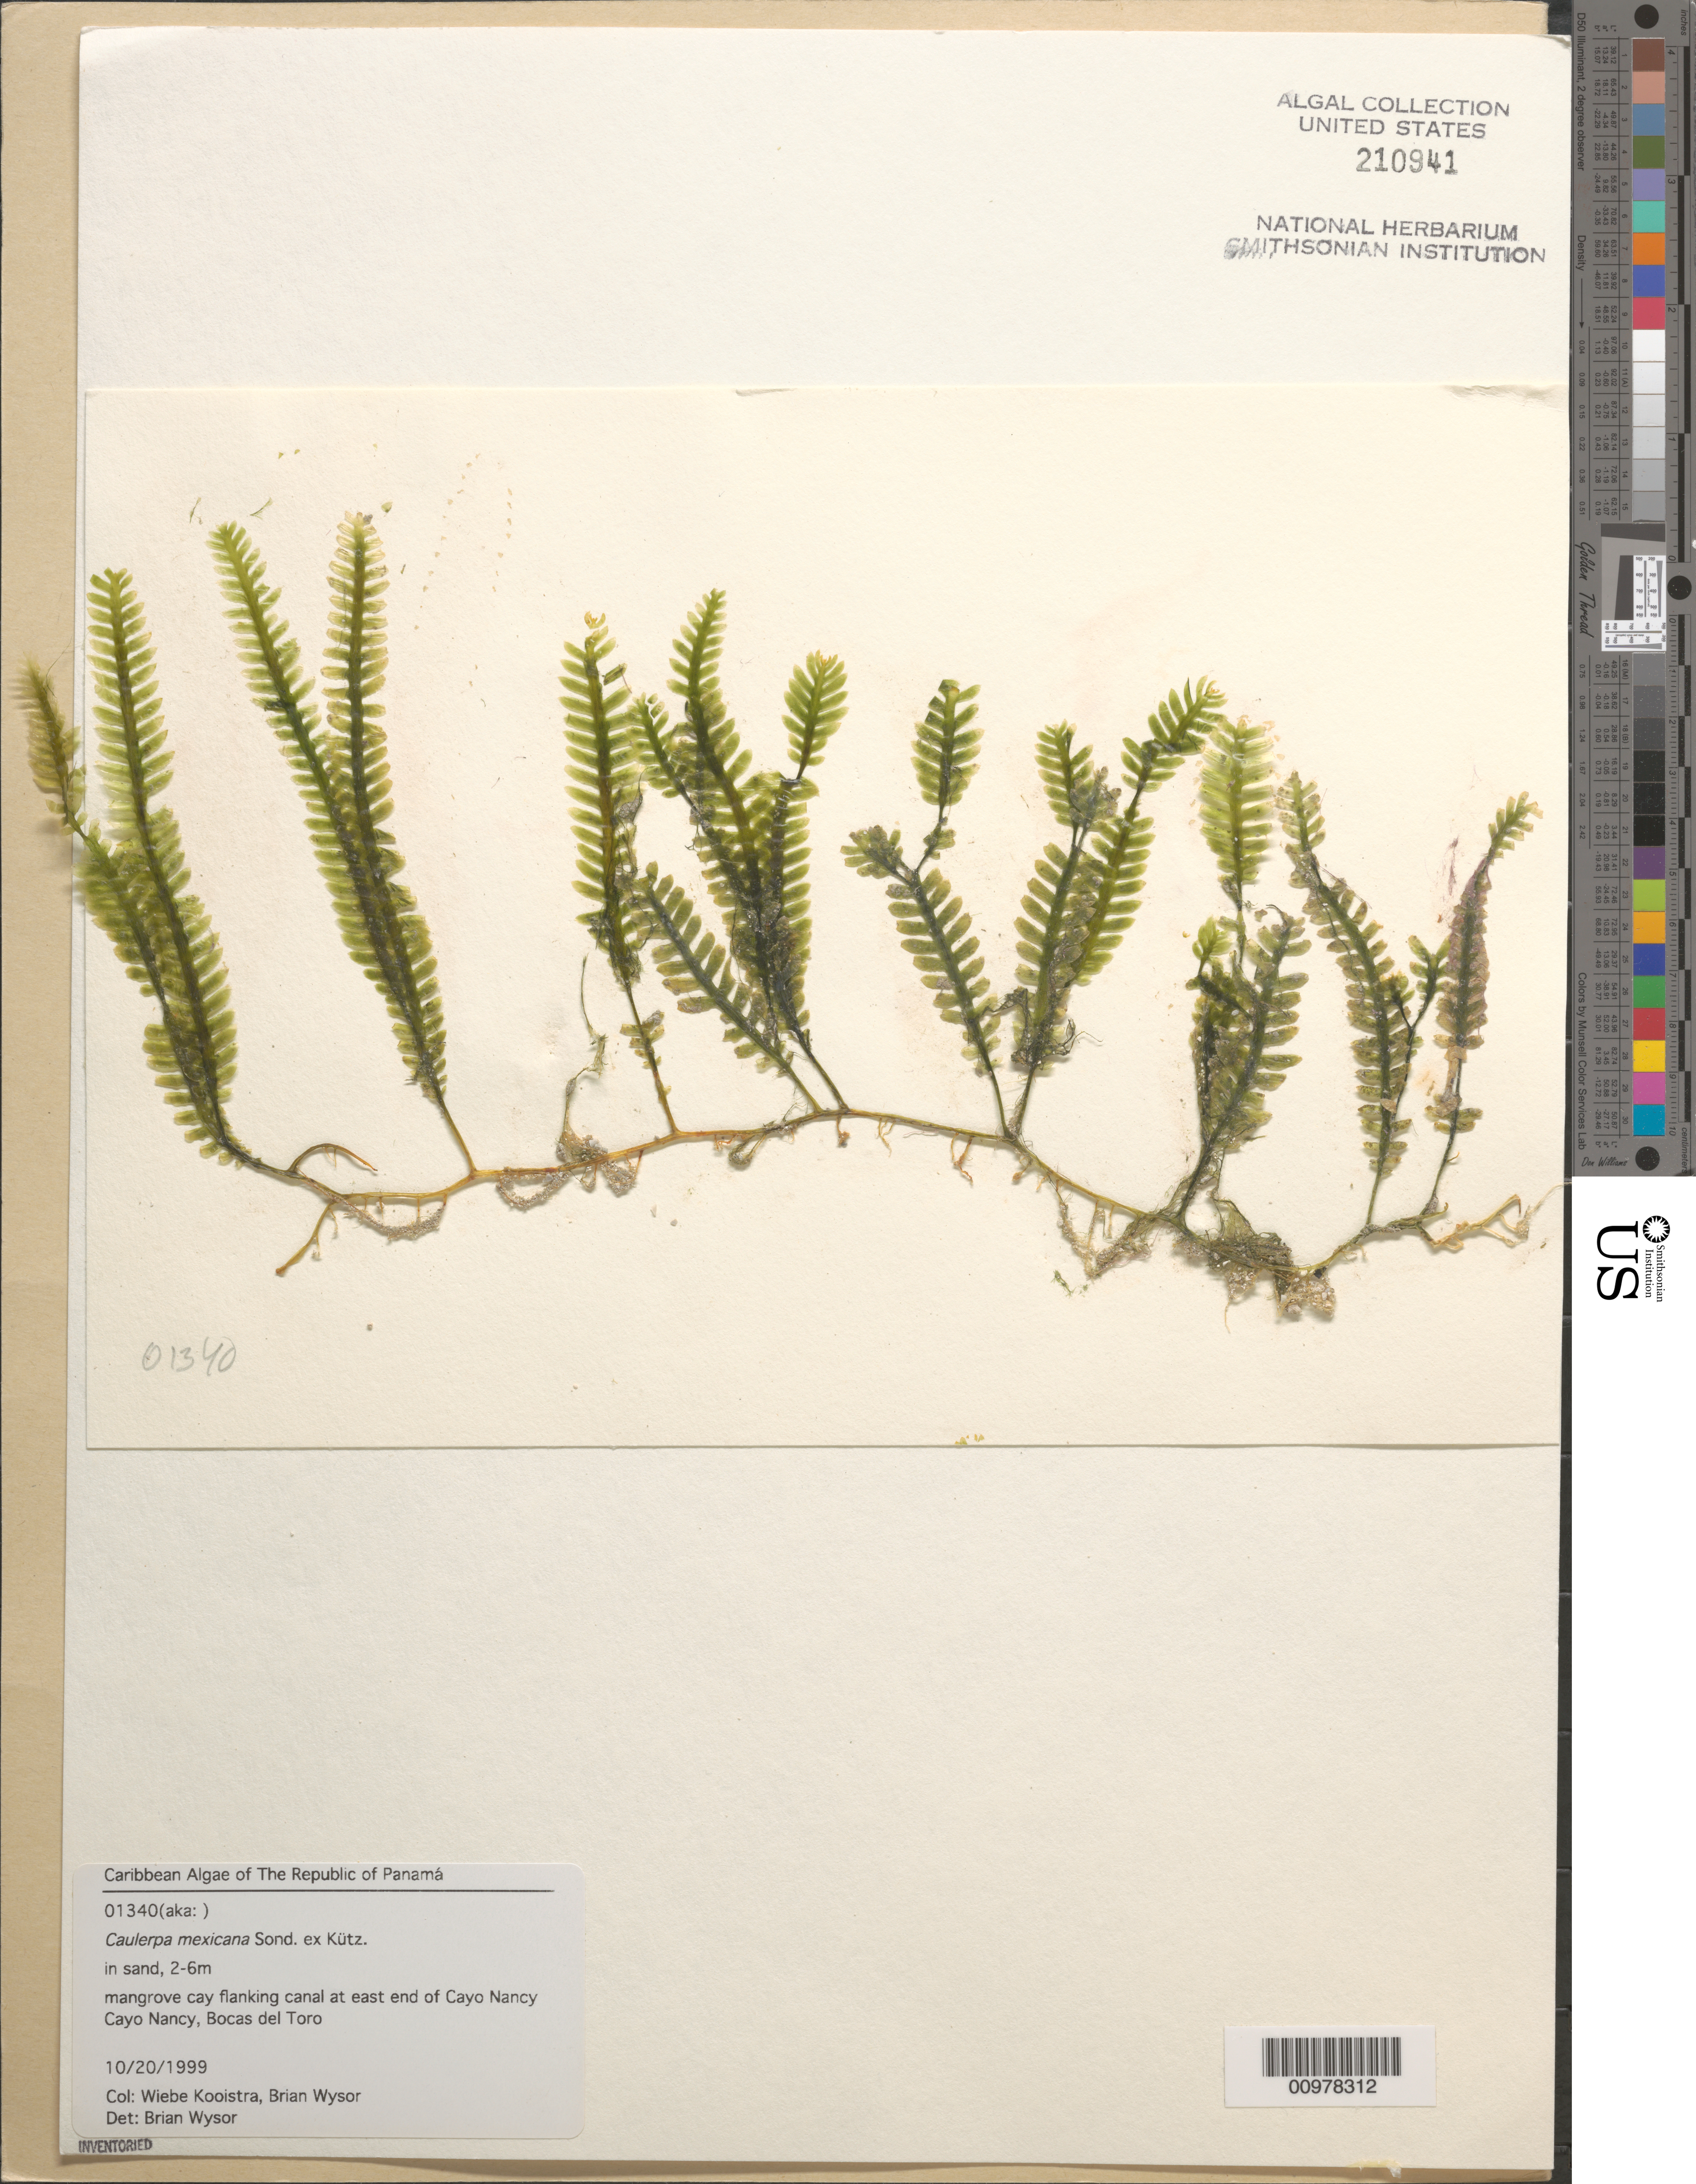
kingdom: Plantae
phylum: Chlorophyta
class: Ulvophyceae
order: Bryopsidales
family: Caulerpaceae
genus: Caulerpa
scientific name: Caulerpa mexicana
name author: Sond. ex Kütz.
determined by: Wysor, B.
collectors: B. Wysor & W. Kooistra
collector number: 01340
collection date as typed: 20 Oct 1999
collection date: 1999-10-20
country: Panama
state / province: Bocas del Toro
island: Cayo Nancy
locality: Mangrove cay flanking canal at east end of Cayo Nancy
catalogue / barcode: US 210941